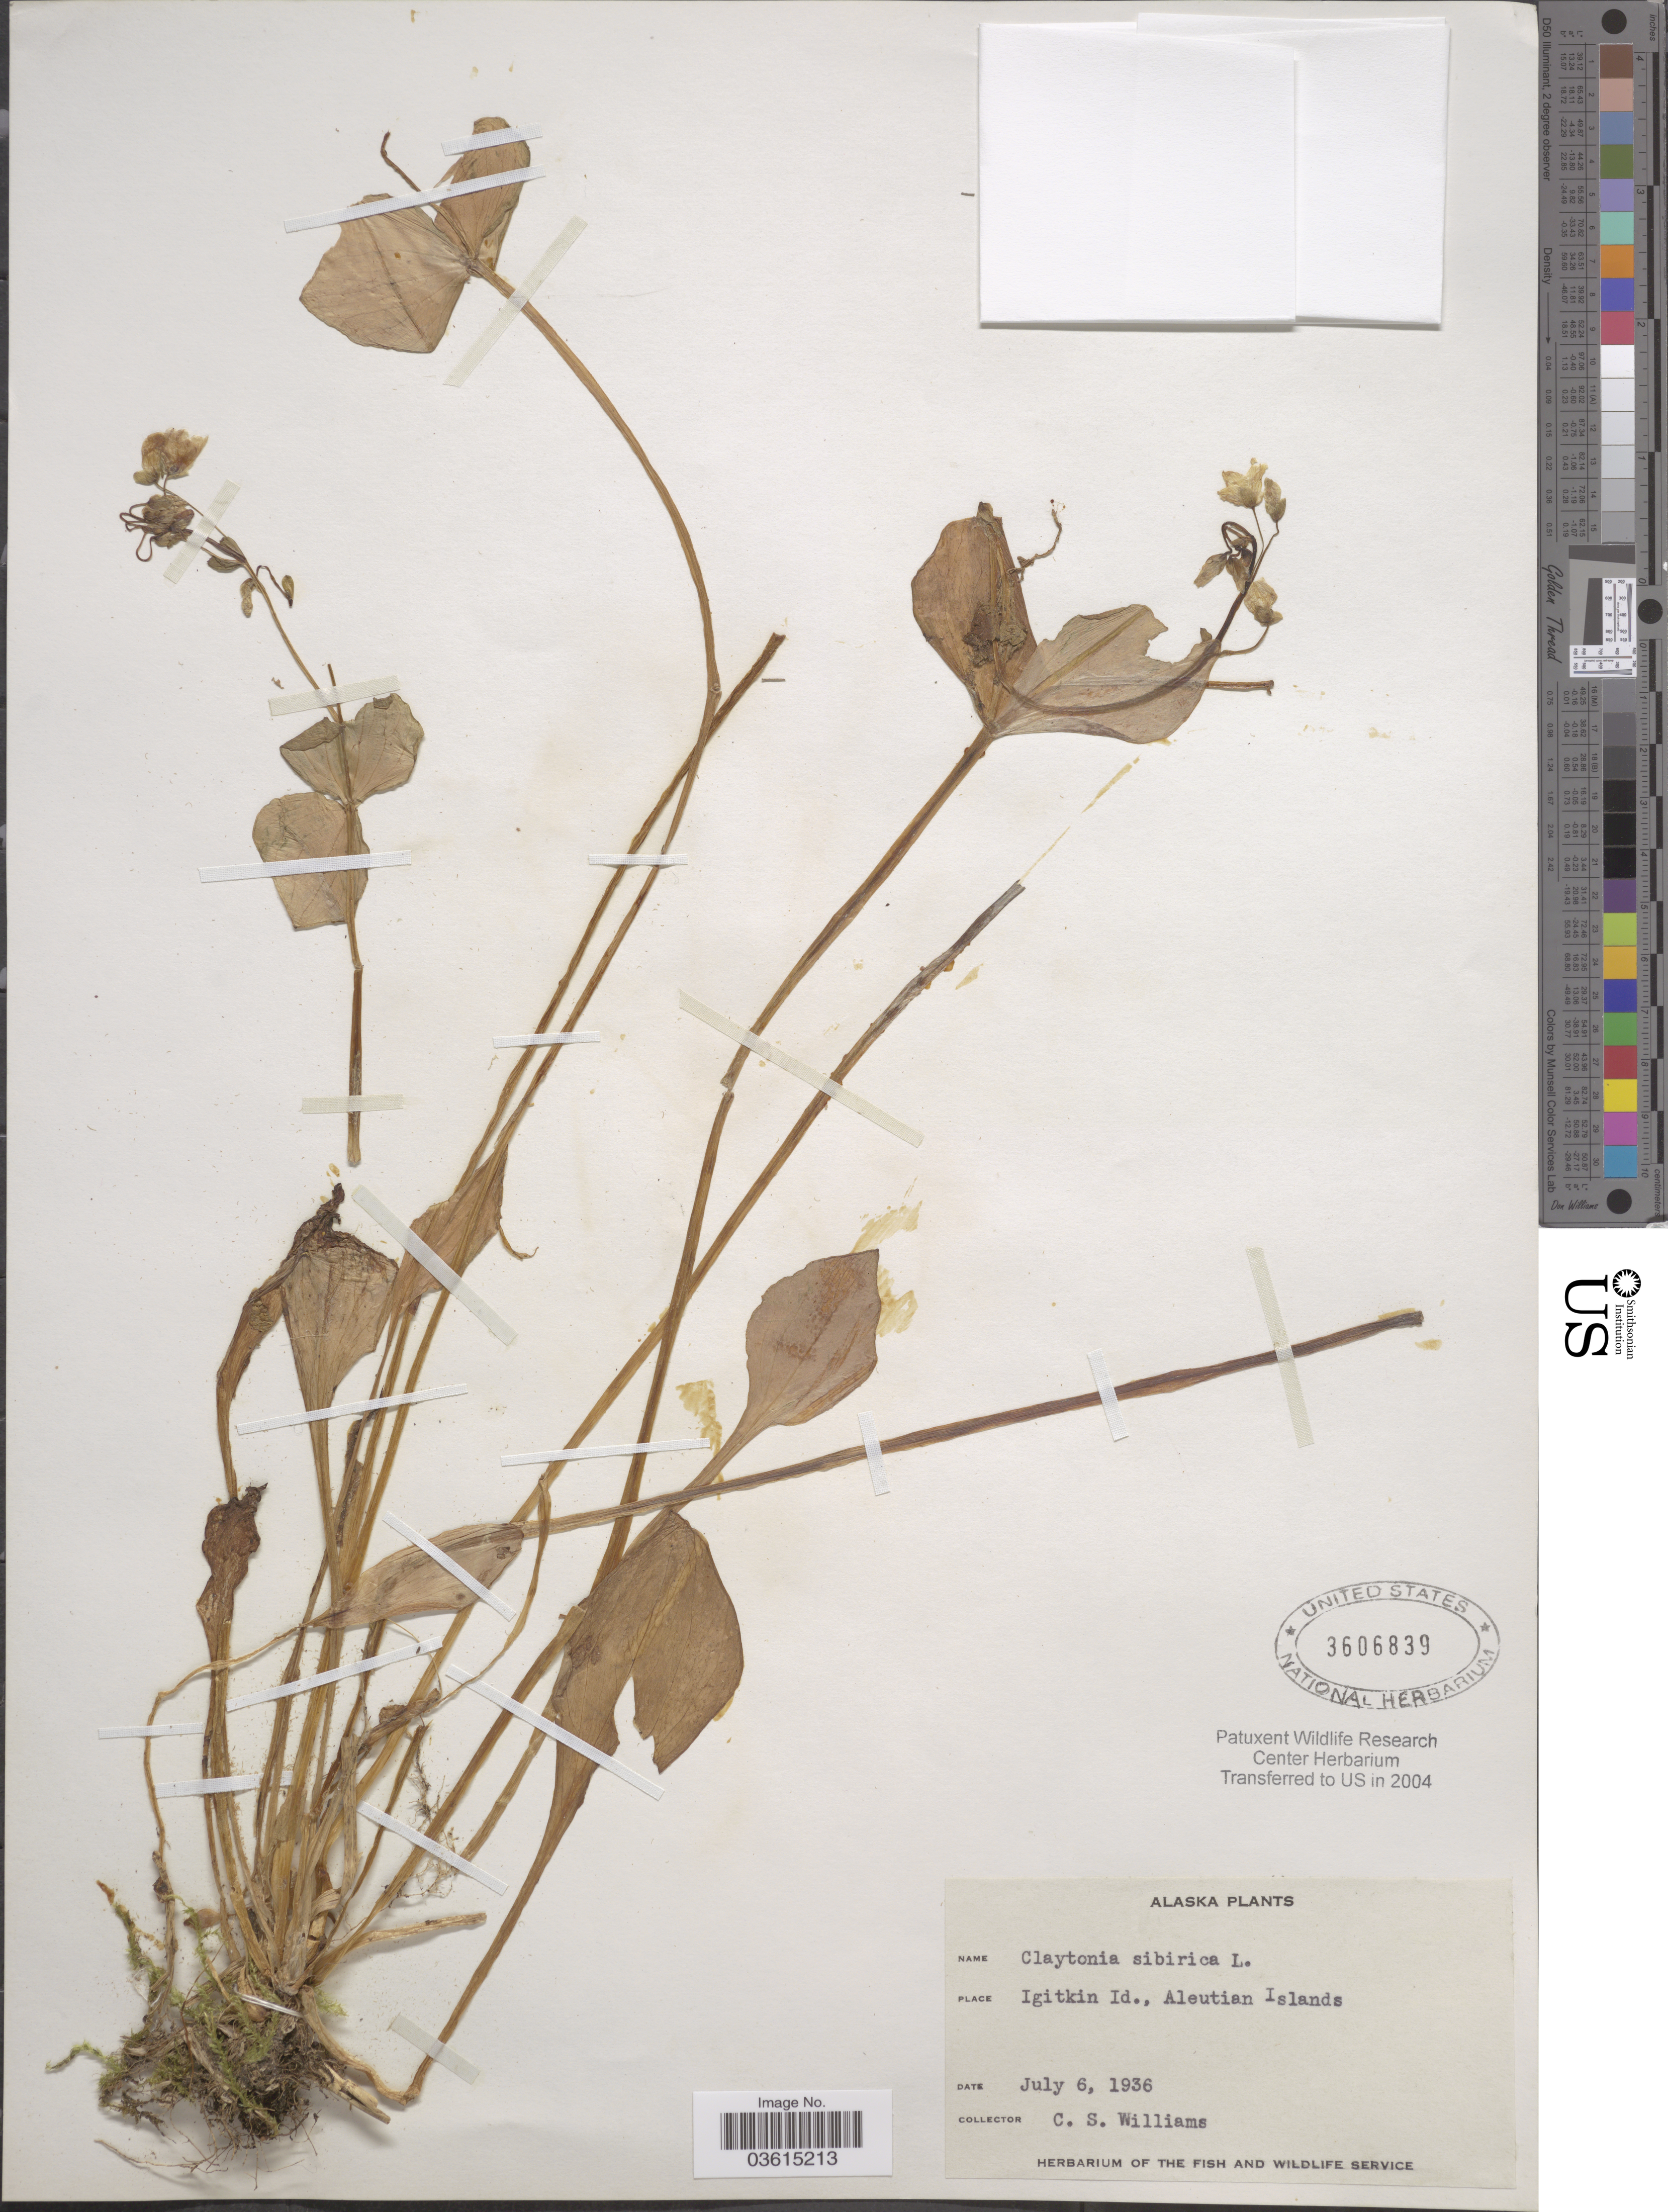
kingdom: Plantae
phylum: Tracheophyta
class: Magnoliopsida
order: Caryophyllales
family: Montiaceae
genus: Claytonia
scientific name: Claytonia sibirica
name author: L.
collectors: C. Williams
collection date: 1936-07-06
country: United States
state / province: Alaska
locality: Igitkin Id., Aleutian Islands.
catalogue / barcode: US 3606839